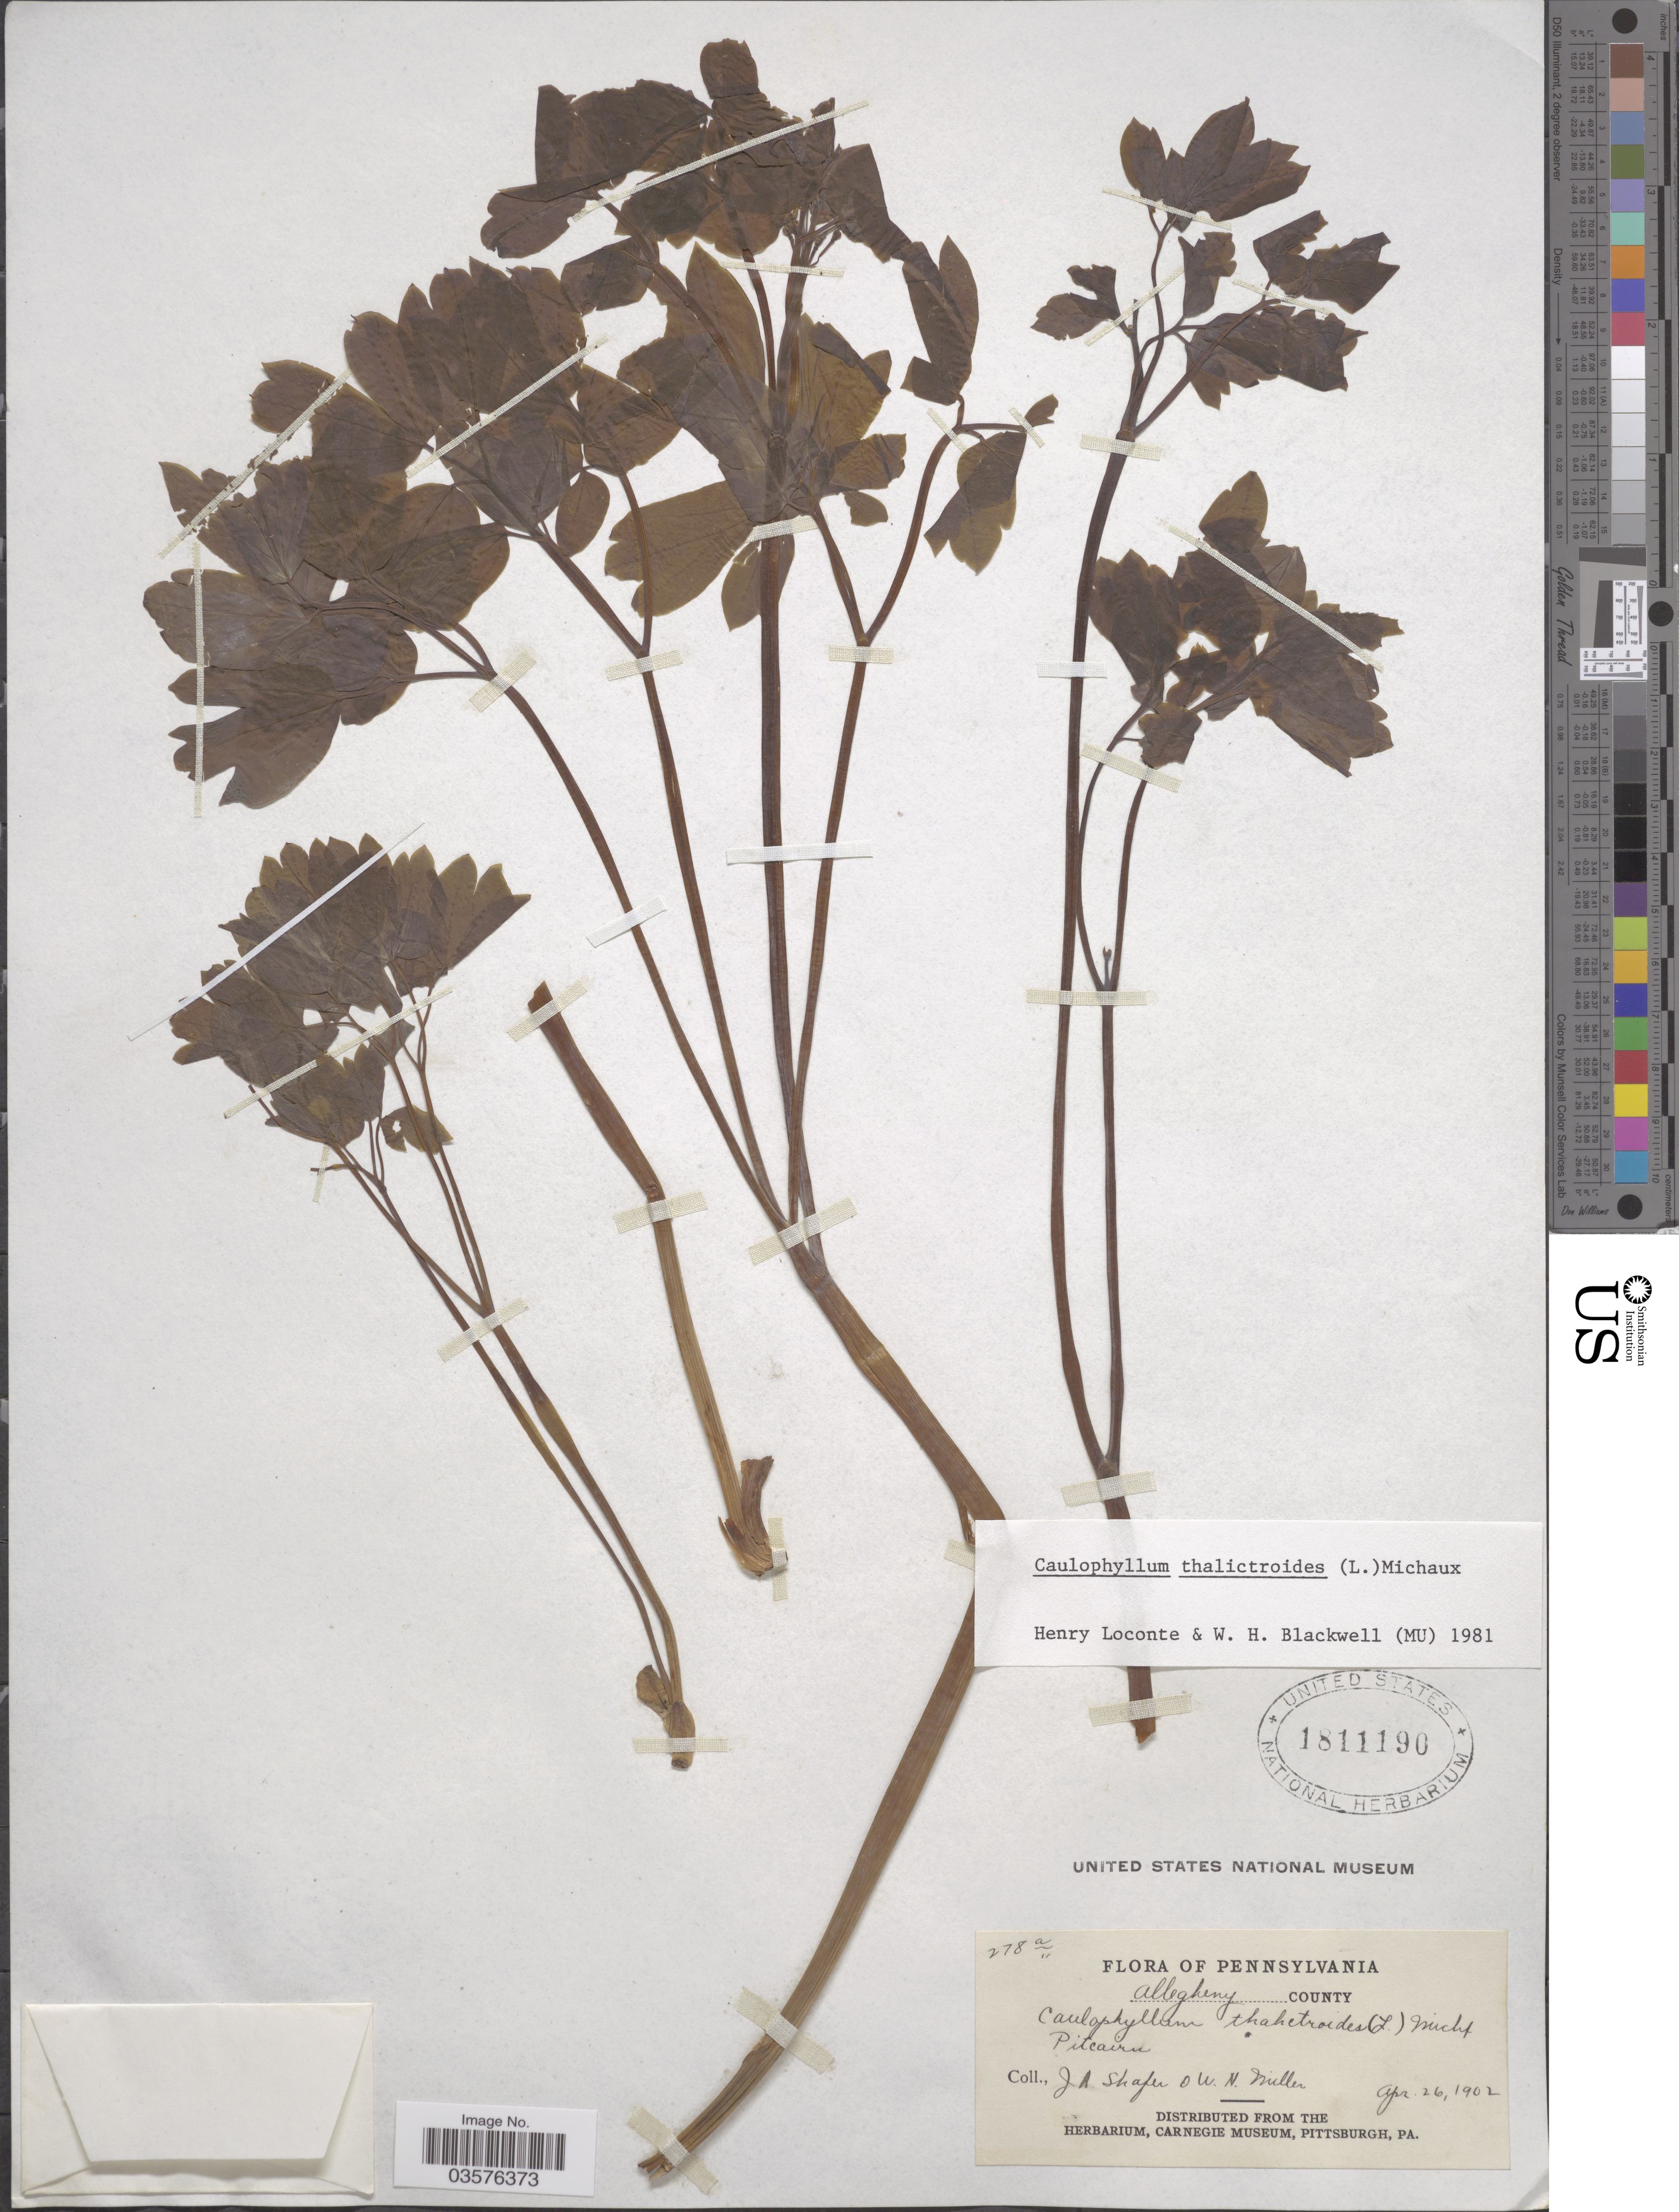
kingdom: Plantae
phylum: Tracheophyta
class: Magnoliopsida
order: Ranunculales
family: Berberidaceae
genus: Caulophyllum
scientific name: Caulophyllum thalictroides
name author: (L.) Michx.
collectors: J. A. Shafer & W. Miller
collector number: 278a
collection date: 1902-04-26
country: United States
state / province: Pennsylvania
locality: Allegheny County. Pitcairn.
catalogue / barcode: US 1811190